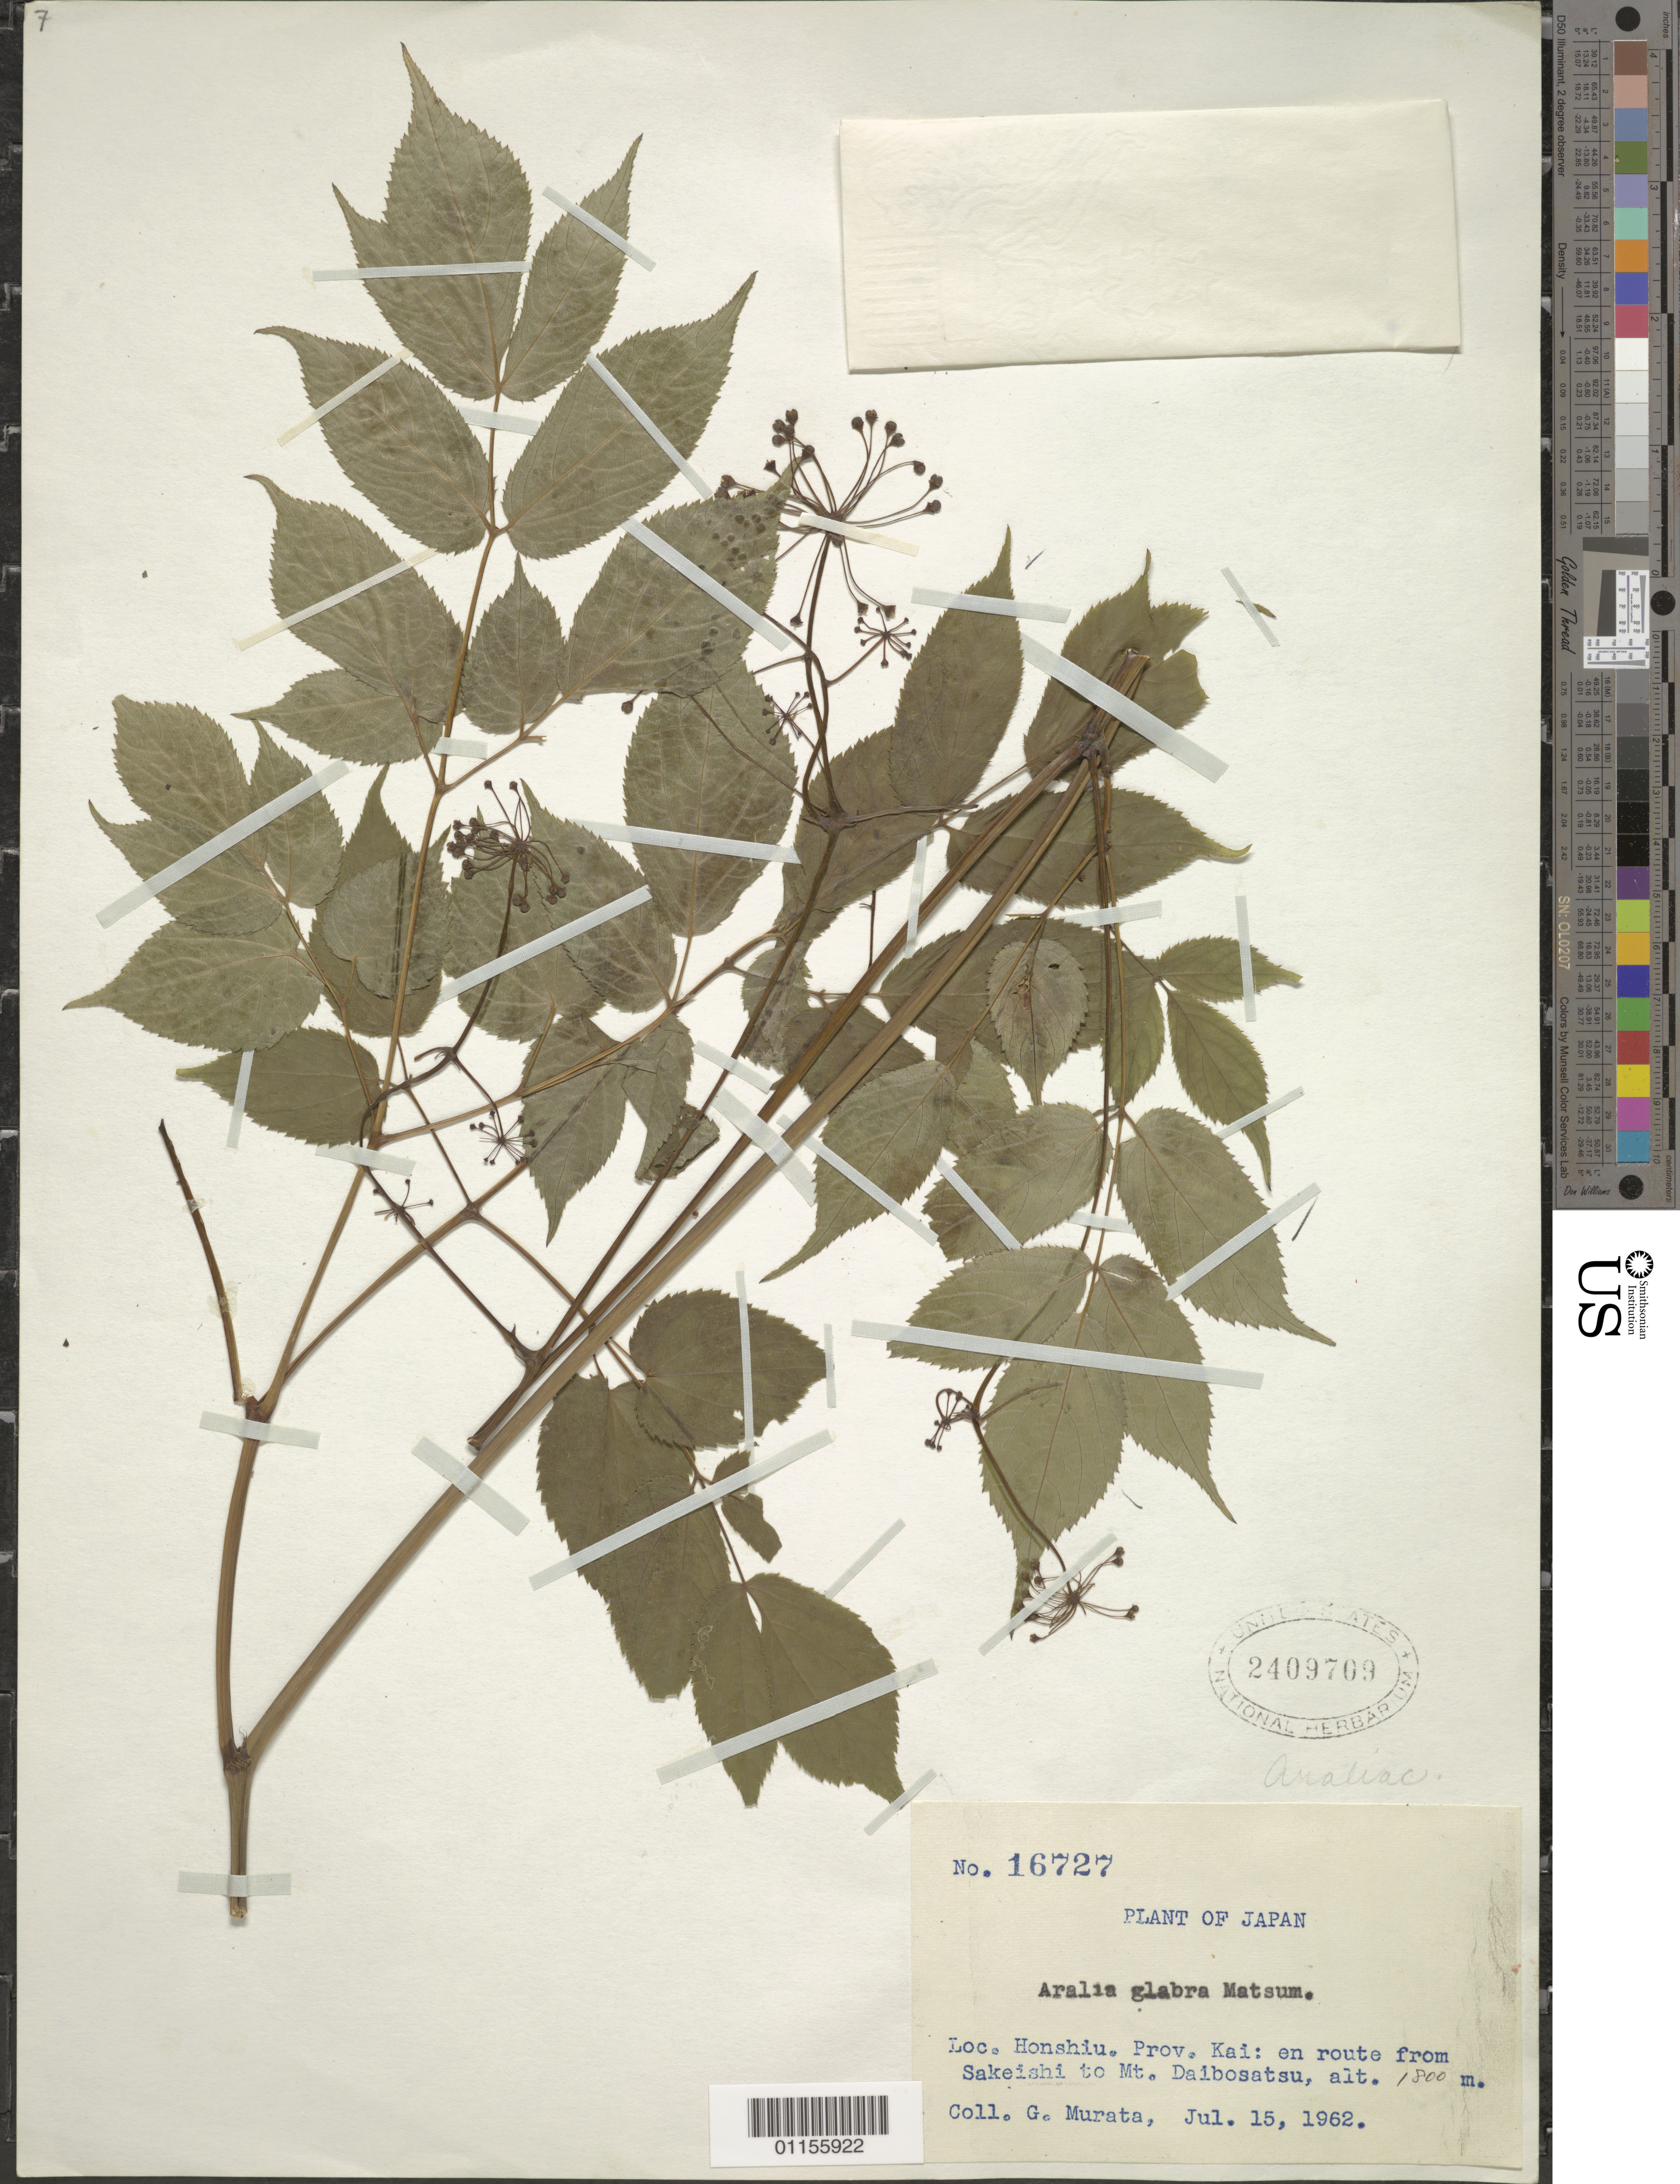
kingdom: Plantae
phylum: Tracheophyta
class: Magnoliopsida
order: Apiales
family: Araliaceae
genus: Aralia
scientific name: Aralia glabra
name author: Matsum.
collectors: G. Murata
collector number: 16727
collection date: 1962-07-15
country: Japan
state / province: Yamanasi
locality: Prov. Kai: en route from Sakeishi to Mt Daibosatsu.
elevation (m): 1800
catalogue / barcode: US 2409709